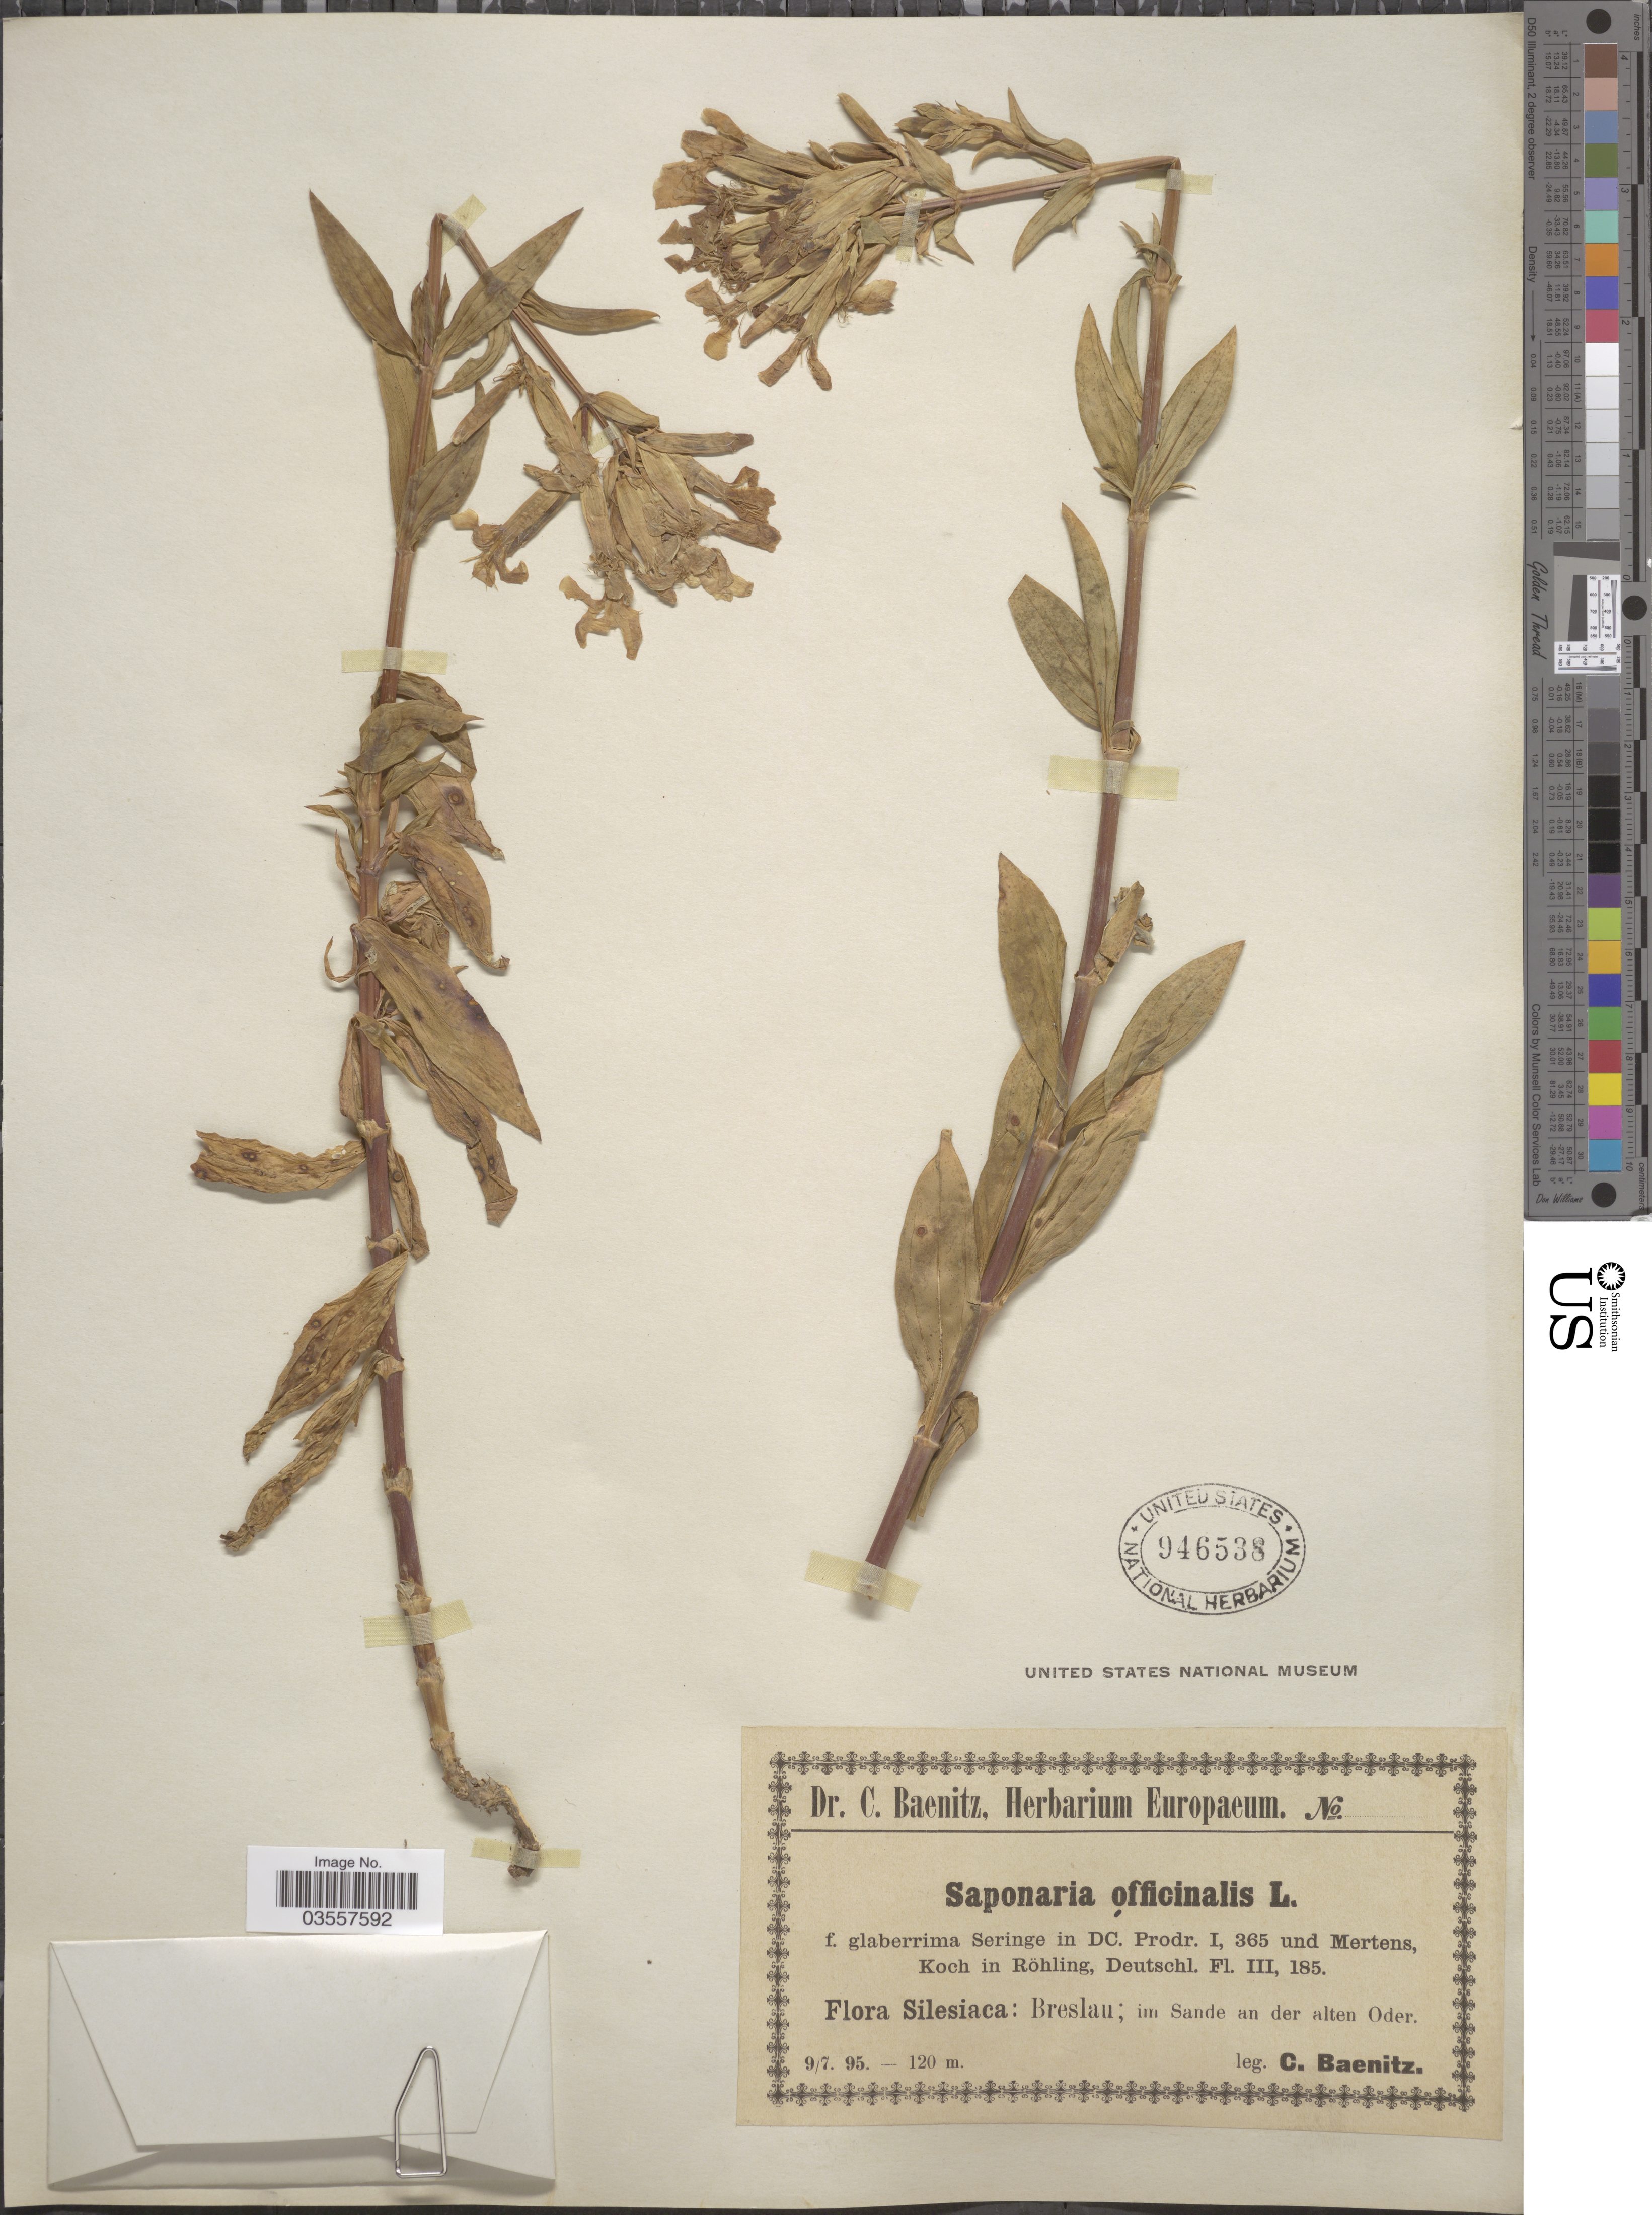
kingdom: Plantae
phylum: Tracheophyta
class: Magnoliopsida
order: Caryophyllales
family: Caryophyllaceae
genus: Saponaria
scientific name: Saponaria officinalis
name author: L.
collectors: C. G. Baenitz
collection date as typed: Transcribed d/m/y: 9/7/95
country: Poland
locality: Silesiaca: Breslau; im Sande an der alten Oder.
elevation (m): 120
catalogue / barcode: US 946538